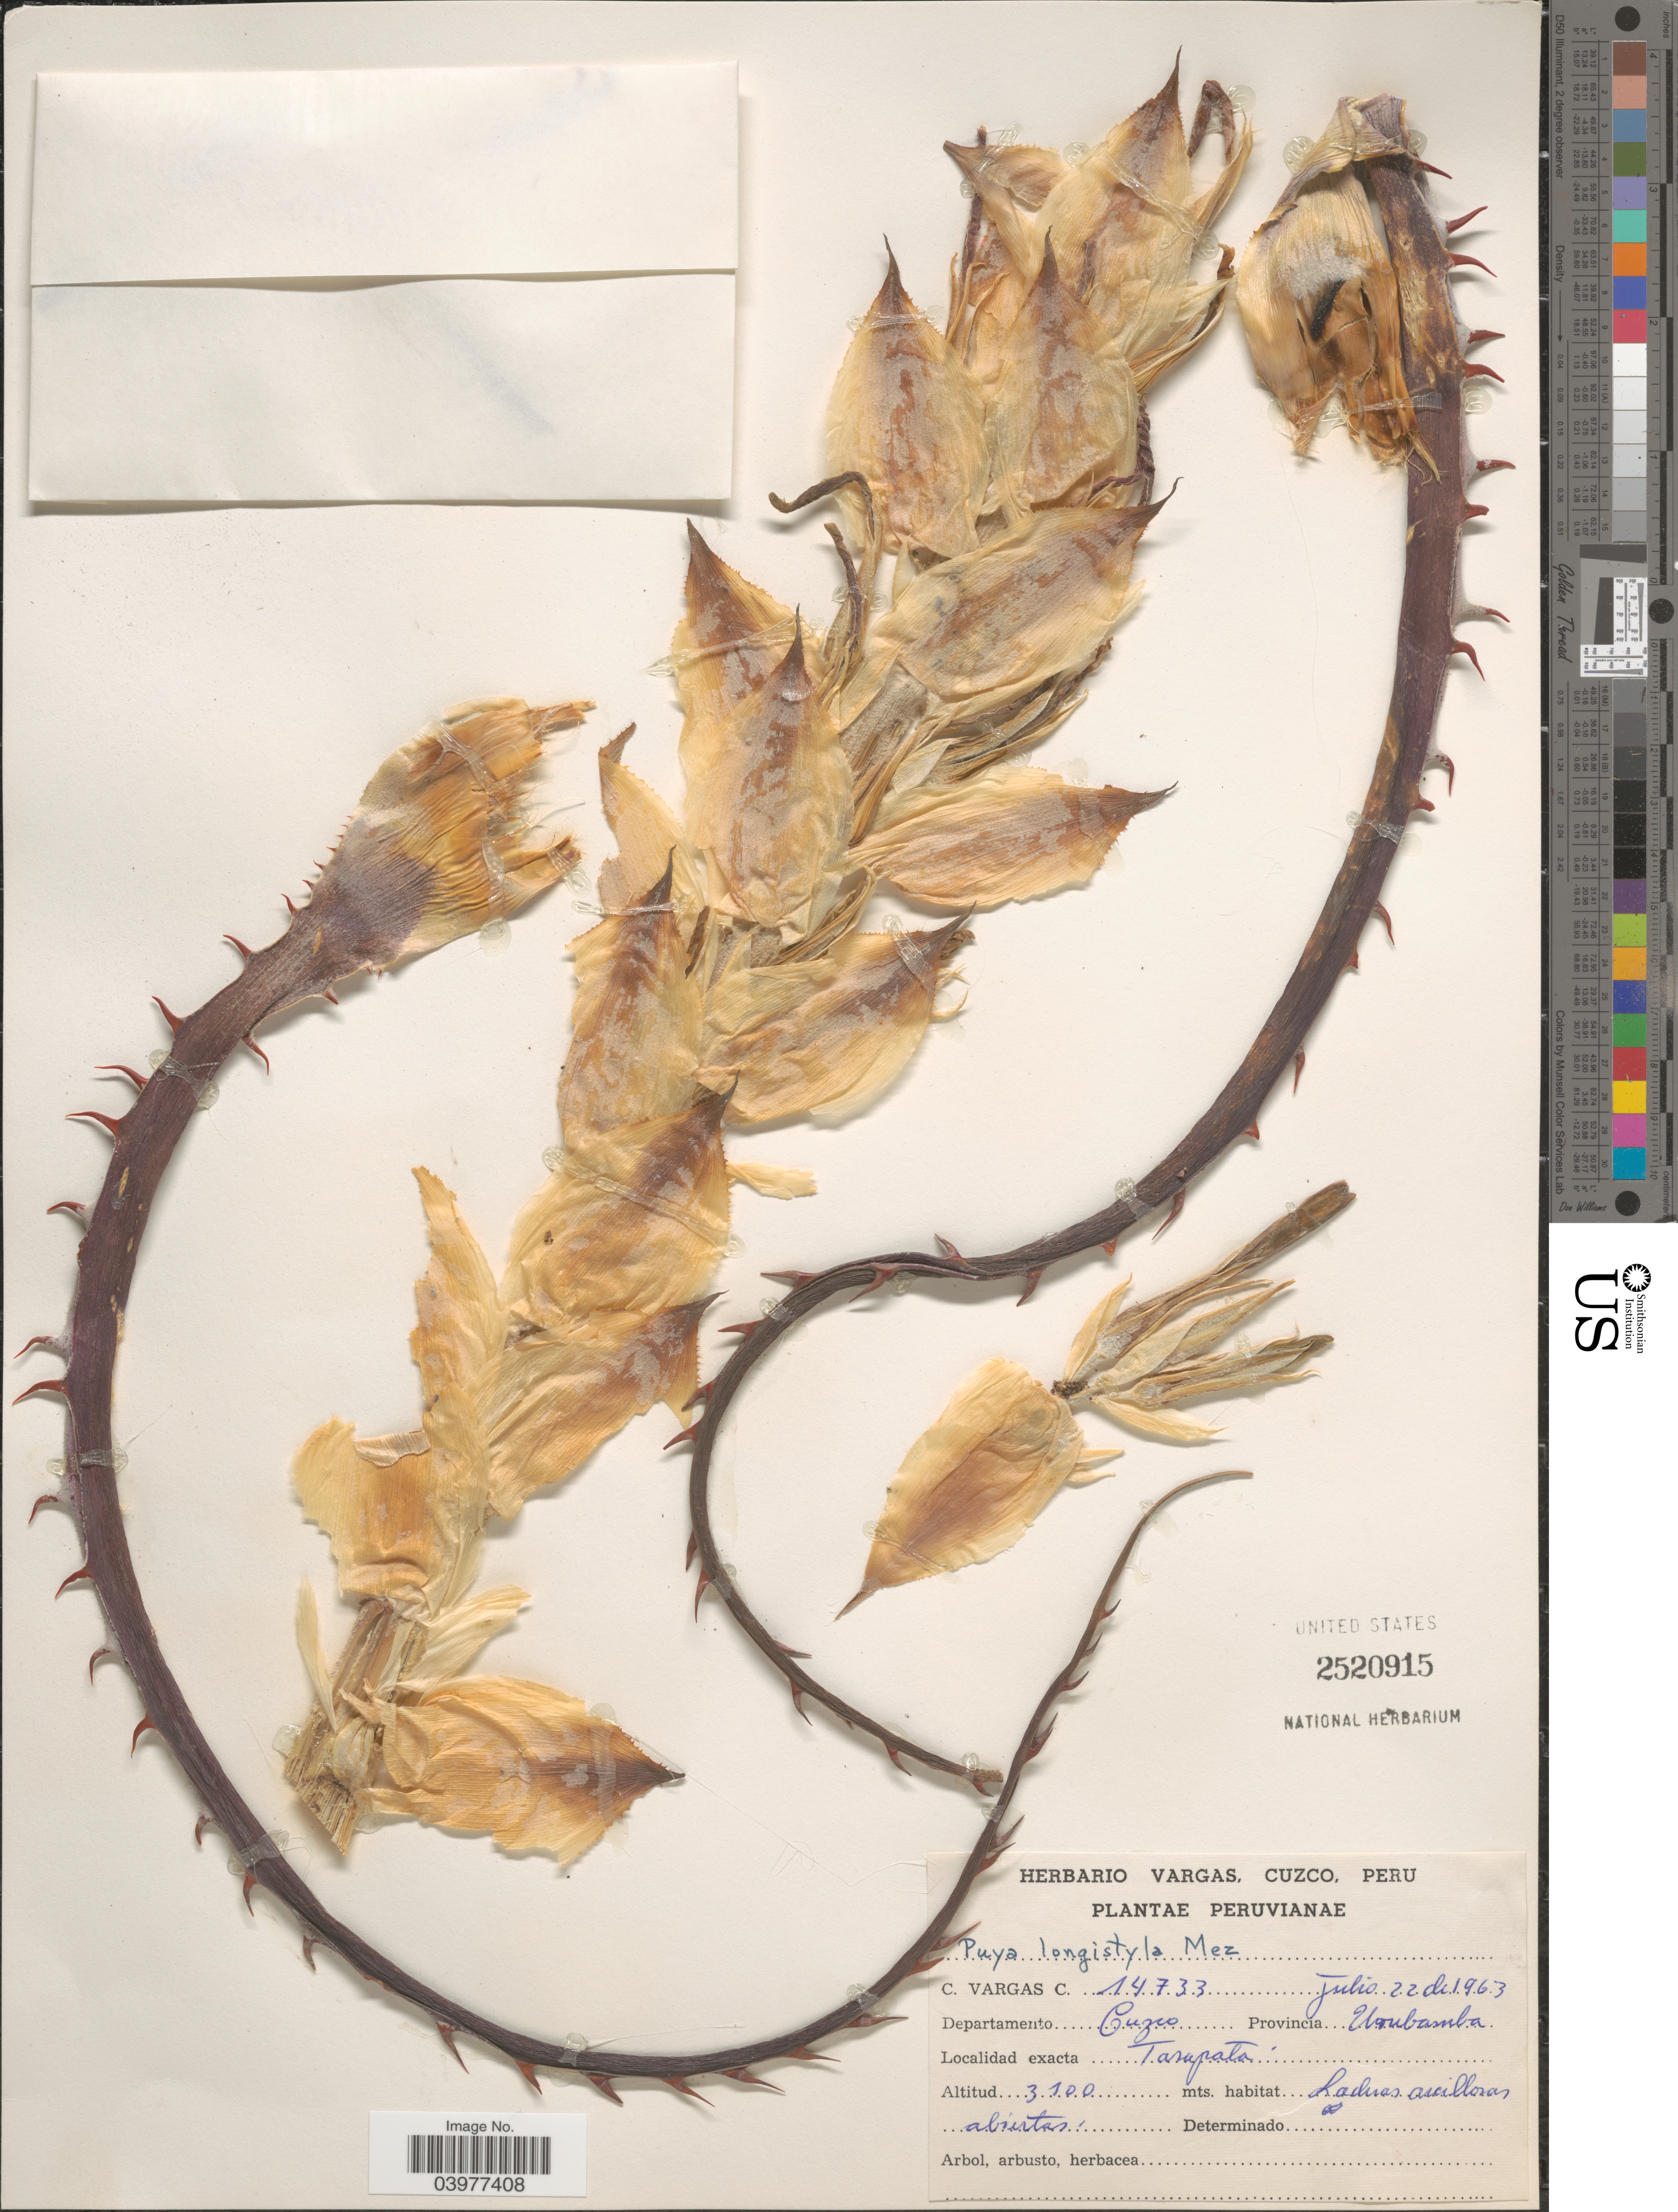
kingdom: Plantae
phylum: Tracheophyta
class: Liliopsida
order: Poales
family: Bromeliaceae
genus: Puya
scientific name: Puya longistyla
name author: Mez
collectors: C. Vargas Calderón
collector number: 14733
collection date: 1963-07-22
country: Peru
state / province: Cusco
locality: Departamento Cuzco. Provincia Urubamba. Tarapata.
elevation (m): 3100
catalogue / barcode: US 2520915